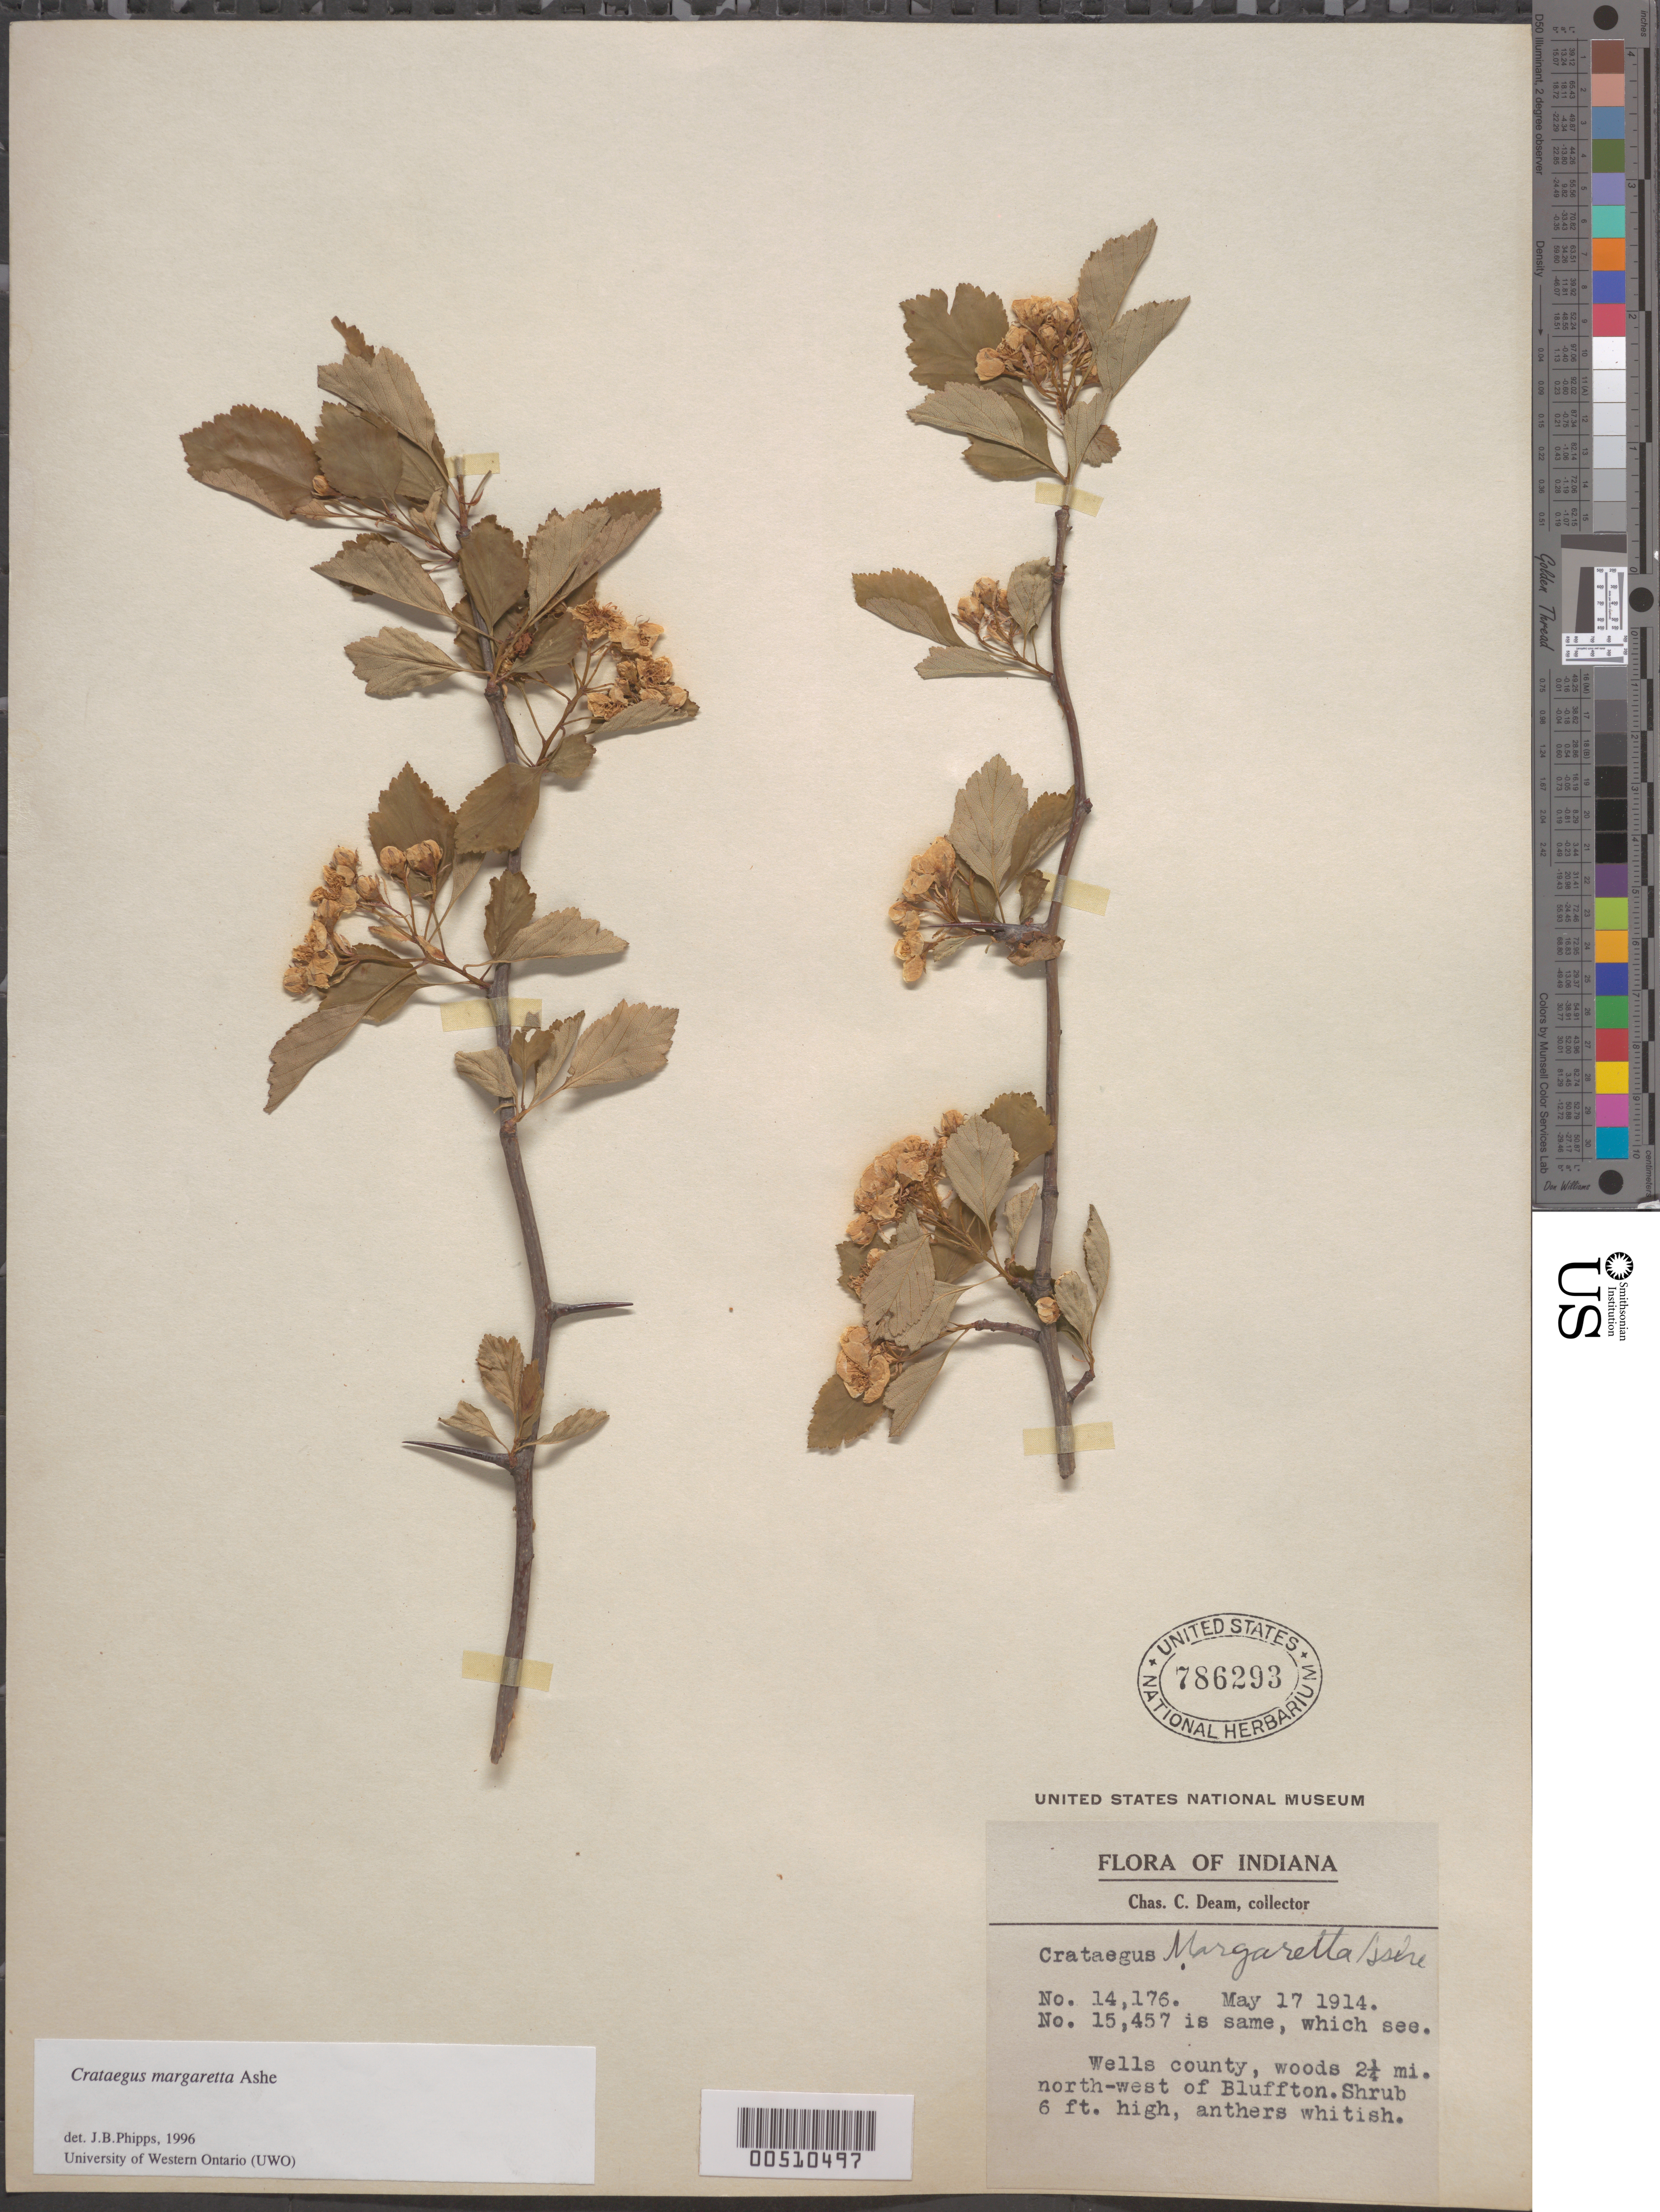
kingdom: Plantae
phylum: Tracheophyta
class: Magnoliopsida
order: Rosales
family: Rosaceae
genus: Crataegus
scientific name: Crataegus margarettae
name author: Ashe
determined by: Phipps, James B., (UWO), University of Western Ontario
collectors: C. C. Deam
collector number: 14176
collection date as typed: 17 May 1914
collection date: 1914-05-17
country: United States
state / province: Indiana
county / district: Wells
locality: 2.25 mi. NW of Bluffton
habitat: Woods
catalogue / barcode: US 786293